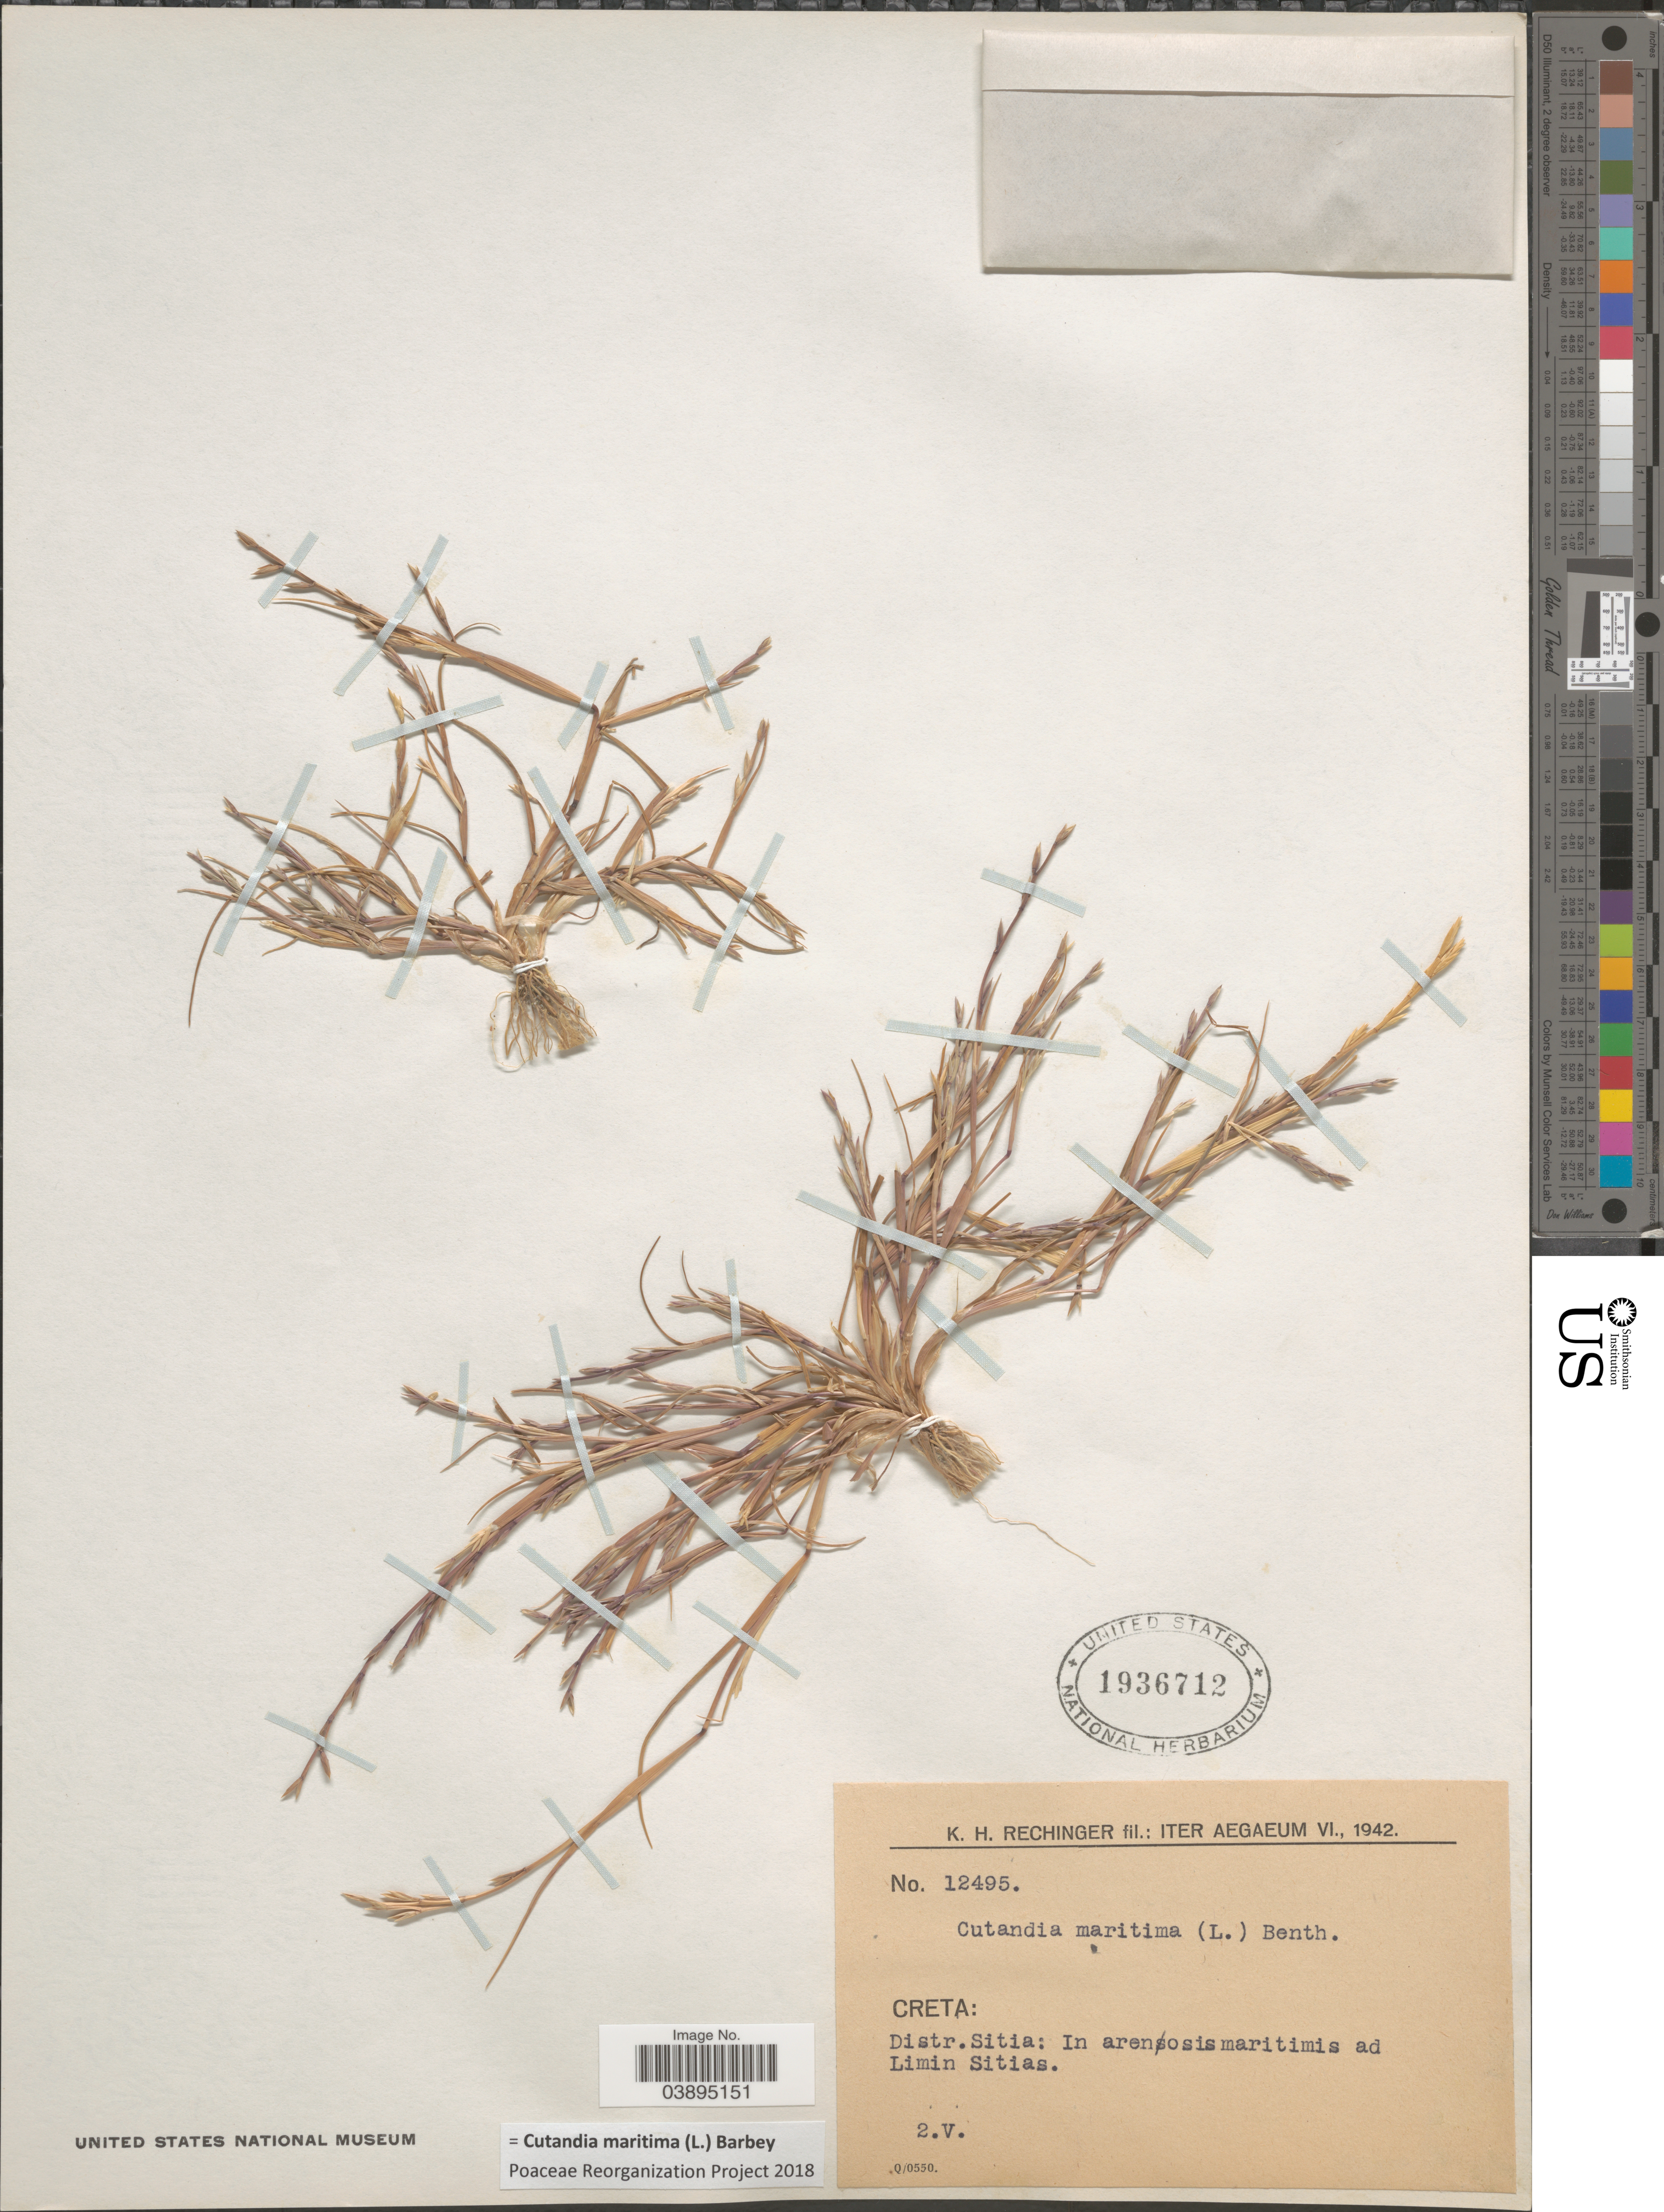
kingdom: Plantae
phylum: Tracheophyta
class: Liliopsida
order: Poales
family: Poaceae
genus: Cutandia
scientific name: Cutandia maritima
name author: (L.) Barbey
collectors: K. H. Rechinger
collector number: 12495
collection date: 1942-05-02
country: Greece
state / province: Crete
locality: Iter Aegaeum. Creta: Distr. Sitia: In arenosis maritimis ad Limin Sitias.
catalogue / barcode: US 1936712